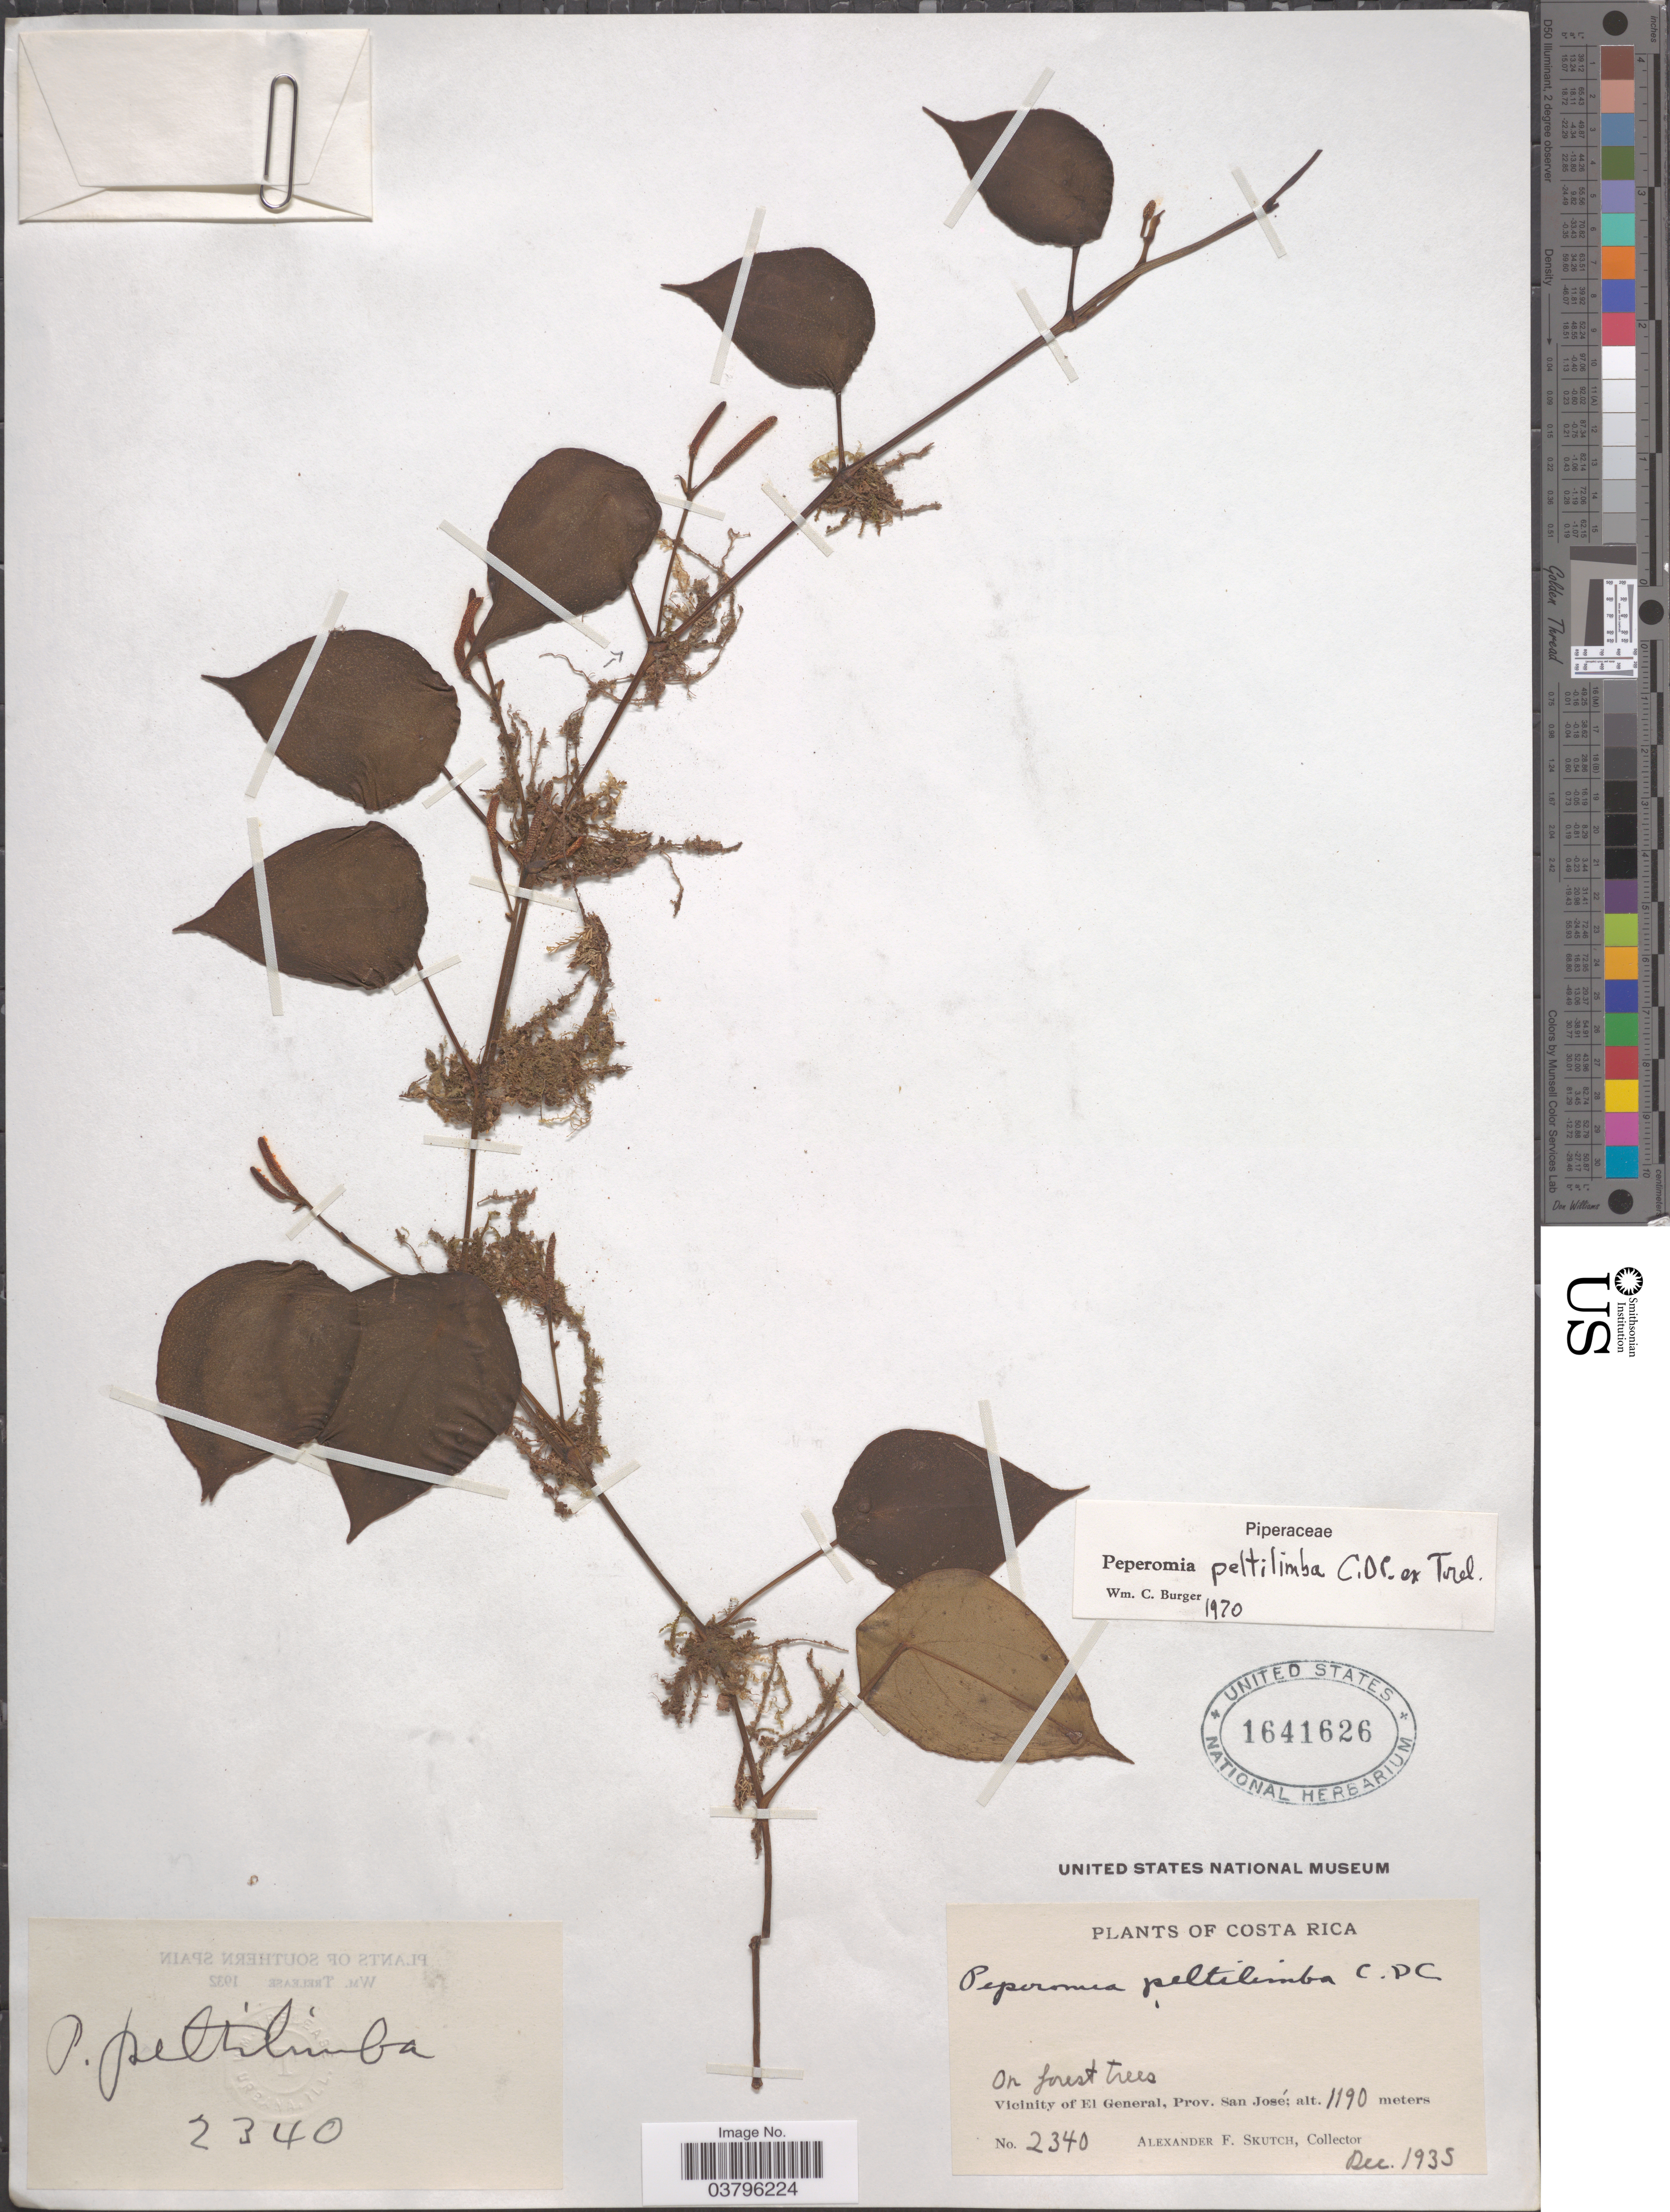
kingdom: Plantae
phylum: Tracheophyta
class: Magnoliopsida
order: Piperales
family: Piperaceae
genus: Peperomia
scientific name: Peperomia peltilimba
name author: Trel. ex C. DC.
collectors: A. F. Skutch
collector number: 2340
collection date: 1935-12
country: Costa Rica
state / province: San José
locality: Vicinity of El General.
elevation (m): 1190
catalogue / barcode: US 1641626